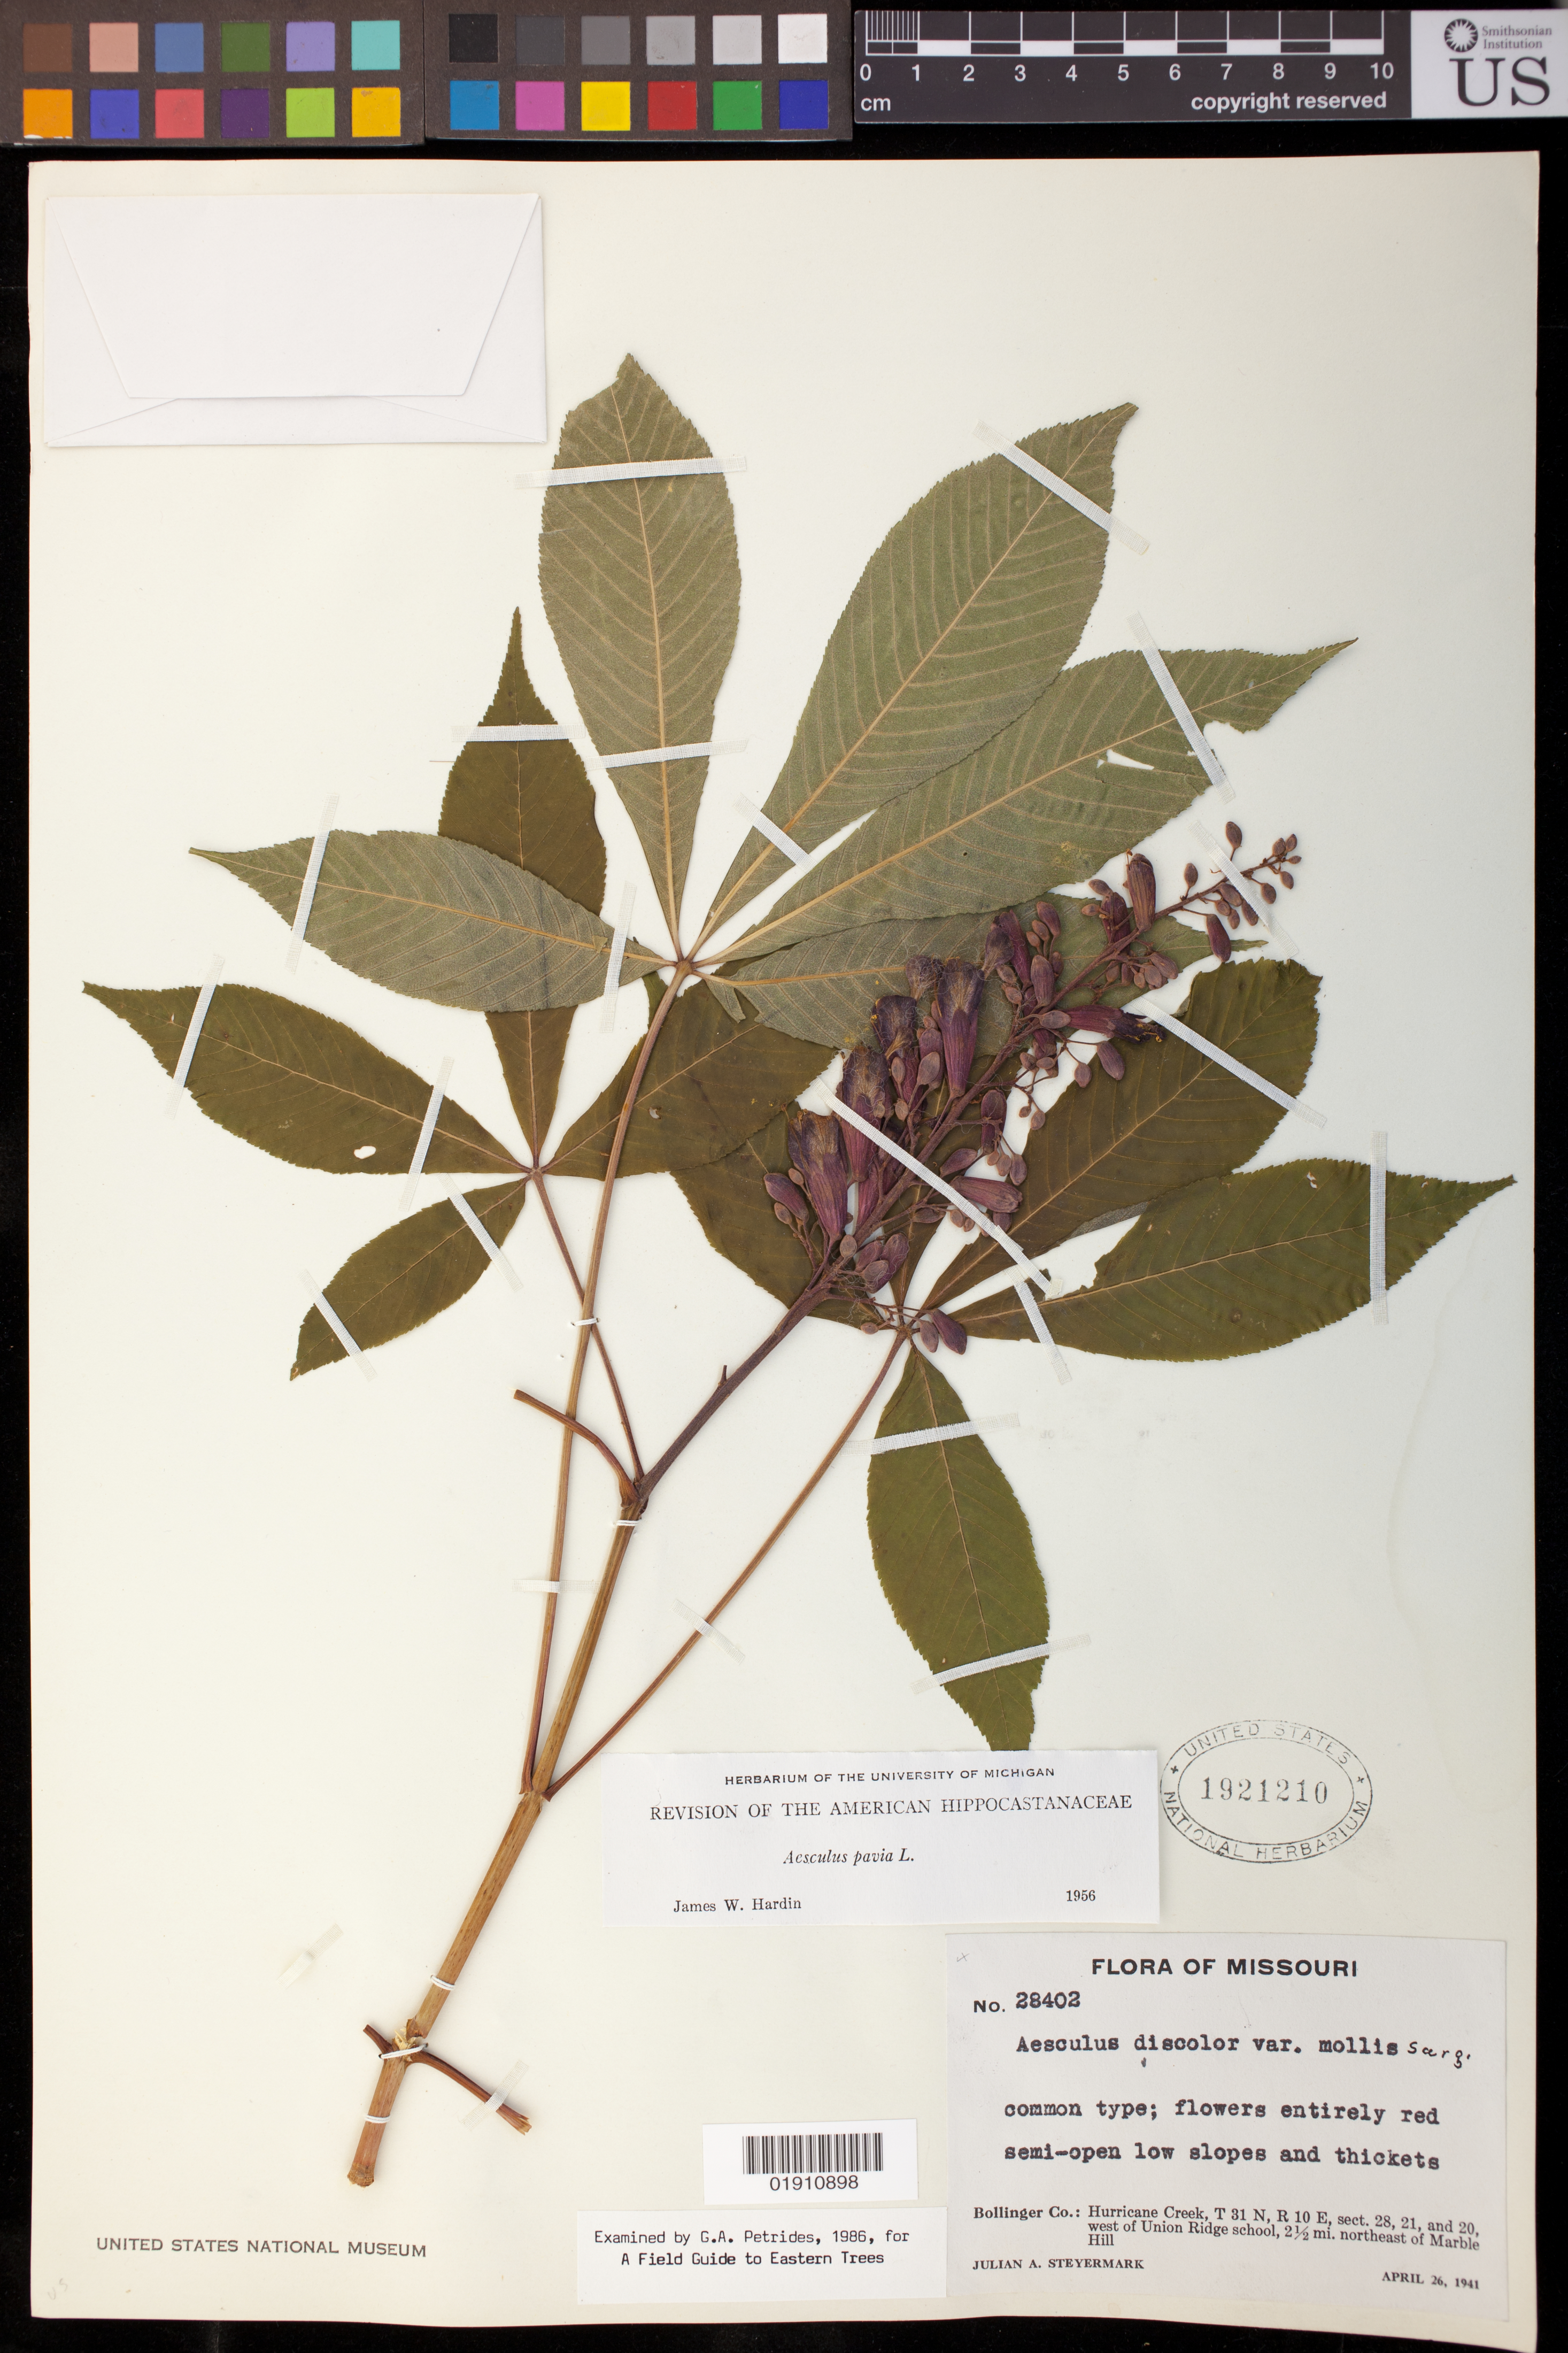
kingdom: Plantae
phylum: Tracheophyta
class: Magnoliopsida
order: Sapindales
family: Sapindaceae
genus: Aesculus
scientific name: Aesculus pavia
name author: L.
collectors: J. Steyermark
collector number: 28402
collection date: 1941-04-26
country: United States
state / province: Missouri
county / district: Bollinger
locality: Hurricane Creek, T31N, 410E, sec. 28, 21, and 20, west of Union Ridge school, 2 1/2 mi. northeast of Marble Hill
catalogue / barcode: US 1921210